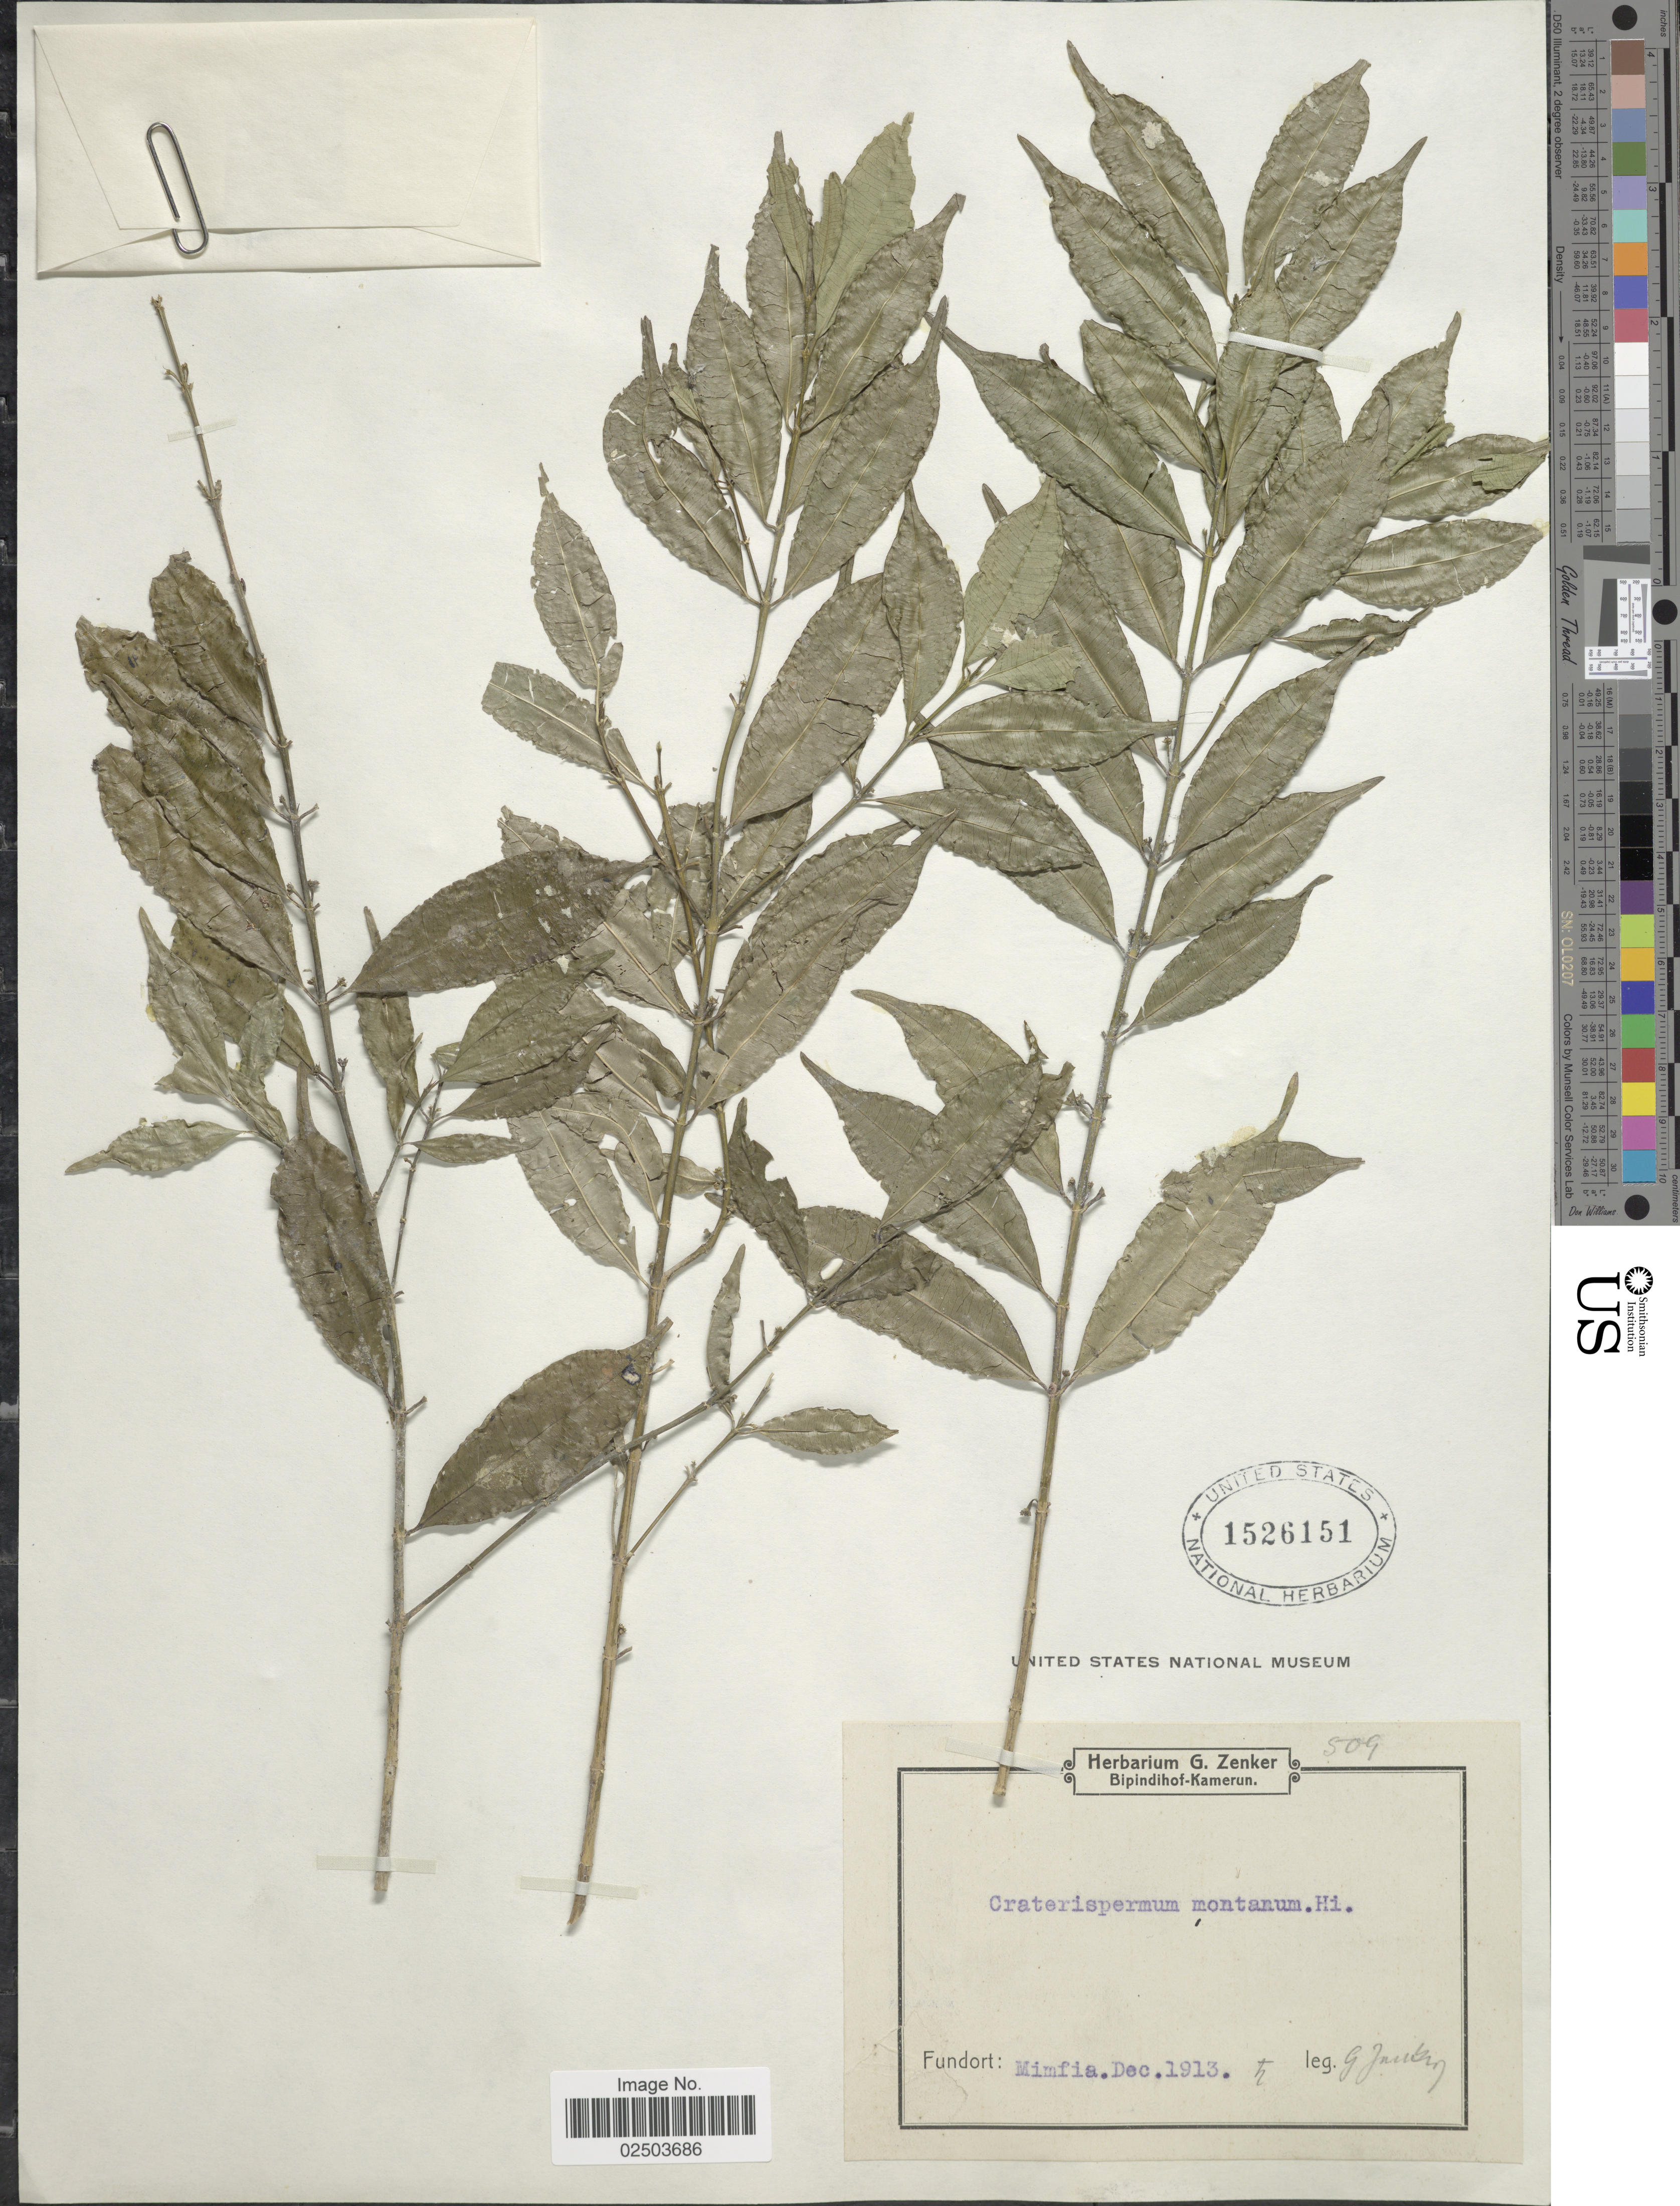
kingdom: Plantae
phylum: Tracheophyta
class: Magnoliopsida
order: Gentianales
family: Rubiaceae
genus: Craterispermum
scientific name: Craterispermum montanum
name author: Hiern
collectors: G. A. Zenker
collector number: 509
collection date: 1913-12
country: Cameroon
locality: Mimfia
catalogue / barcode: US 1526151